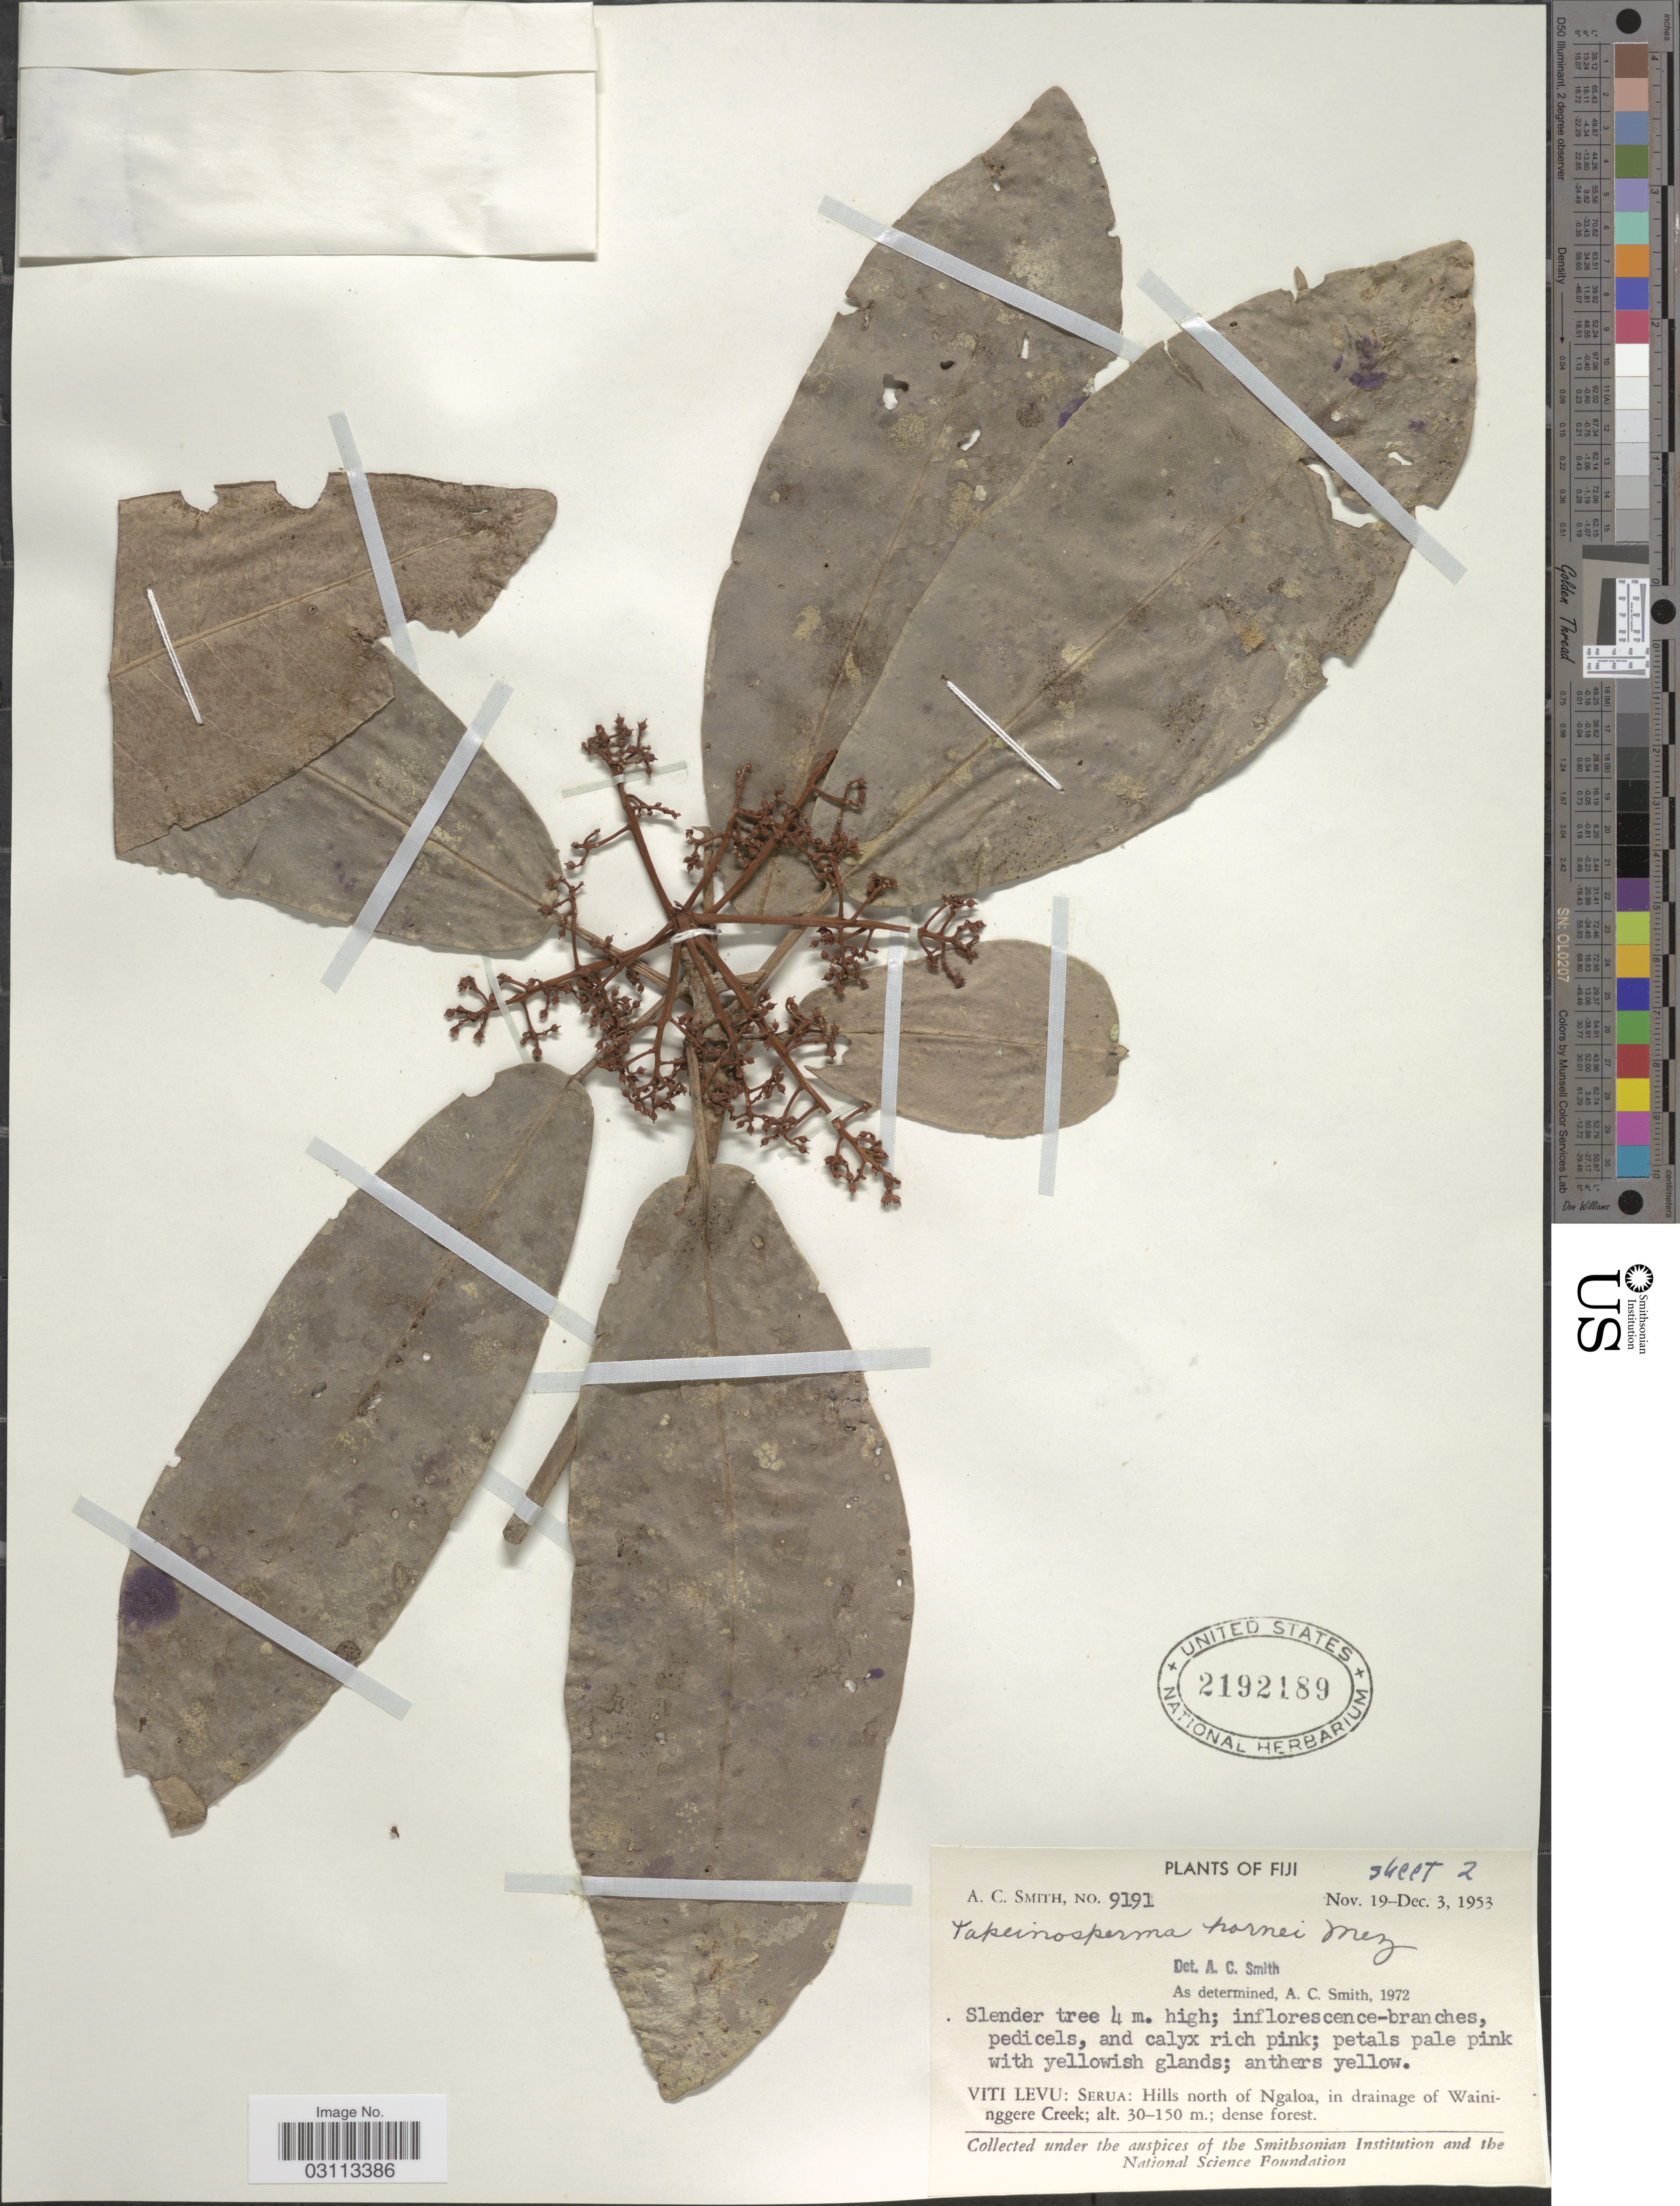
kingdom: Plantae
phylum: Tracheophyta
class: Magnoliopsida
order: Ericales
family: Primulaceae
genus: Tapeinosperma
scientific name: Tapeinosperma hornei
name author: Mez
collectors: A. C. Smith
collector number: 9191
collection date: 1953-11-19/1953-12-03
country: Fiji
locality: Viti Levu: Serua: Hills north of Ngaloa, in drainage of Waininggere Creek.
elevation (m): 30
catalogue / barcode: US 2192189